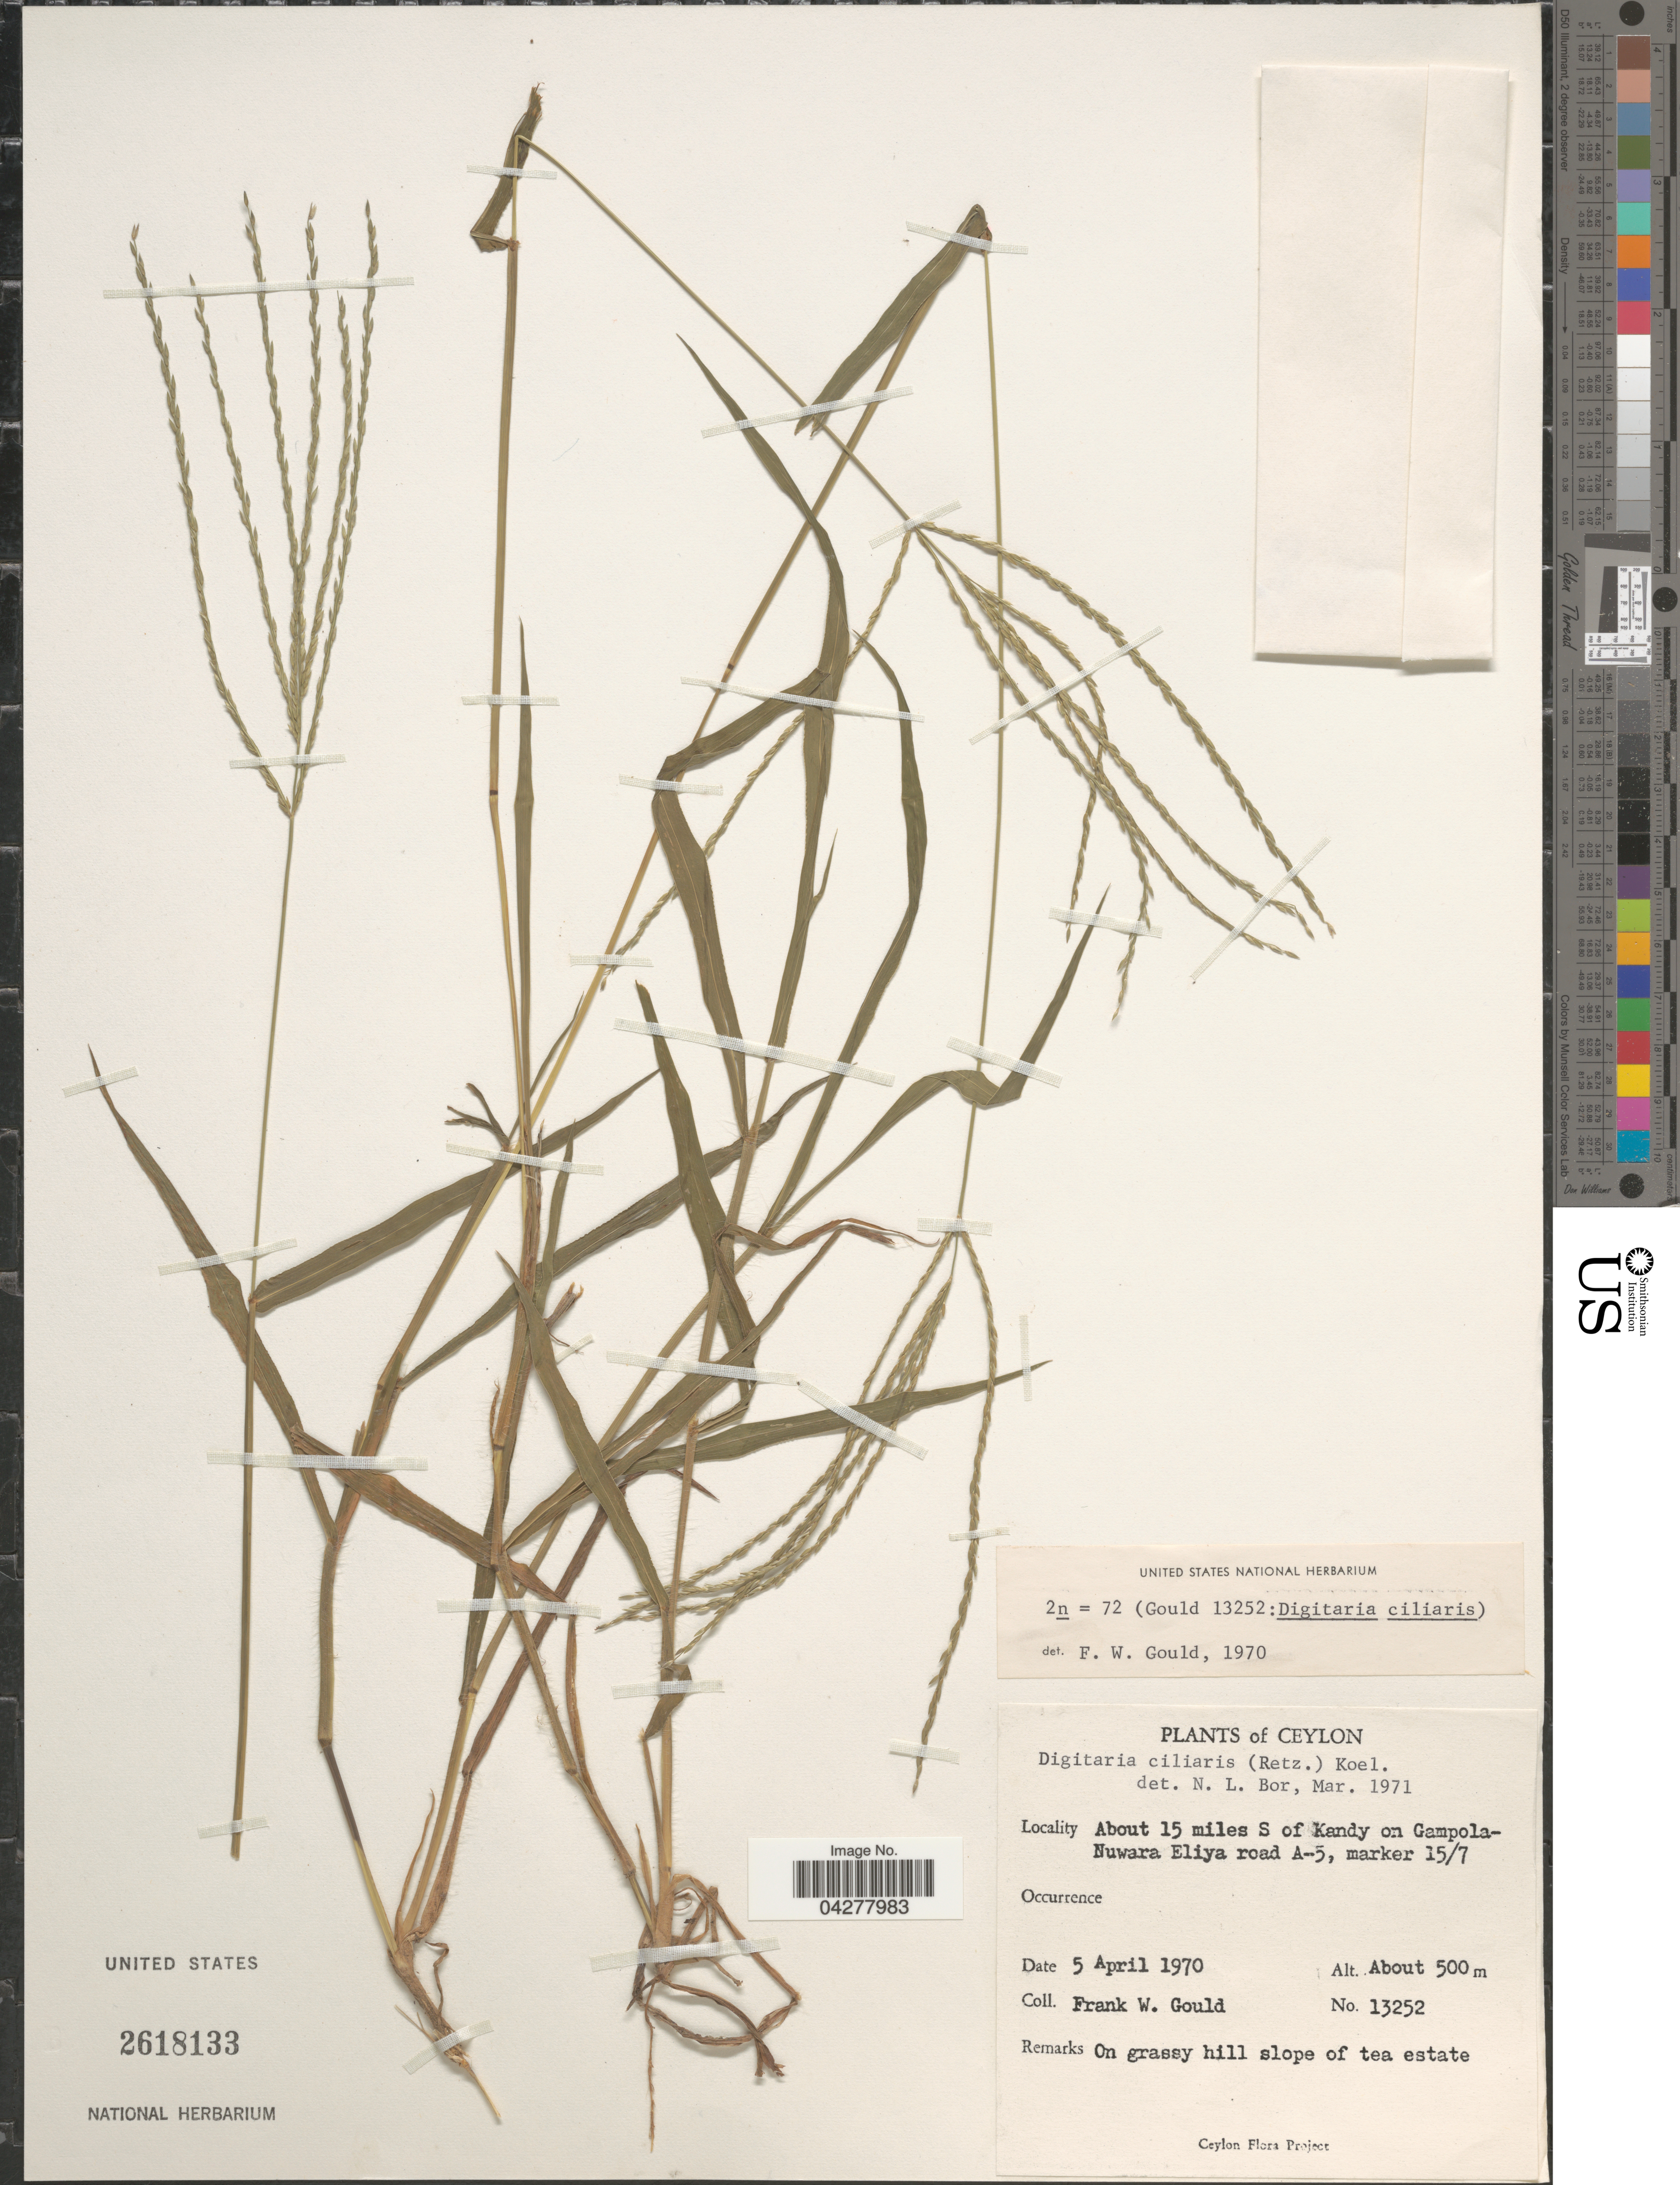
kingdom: Plantae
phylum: Tracheophyta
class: Liliopsida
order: Poales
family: Poaceae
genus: Digitaria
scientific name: Digitaria ciliaris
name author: (Retz.) Koeler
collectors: F. W. Gould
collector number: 13252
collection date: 1970-04-05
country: Sri Lanka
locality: Ceylon. About 15 miles S of Kandy on Gampola-Nuwara Eliya road A-5, marker 15/7.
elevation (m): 500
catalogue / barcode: US 2618133